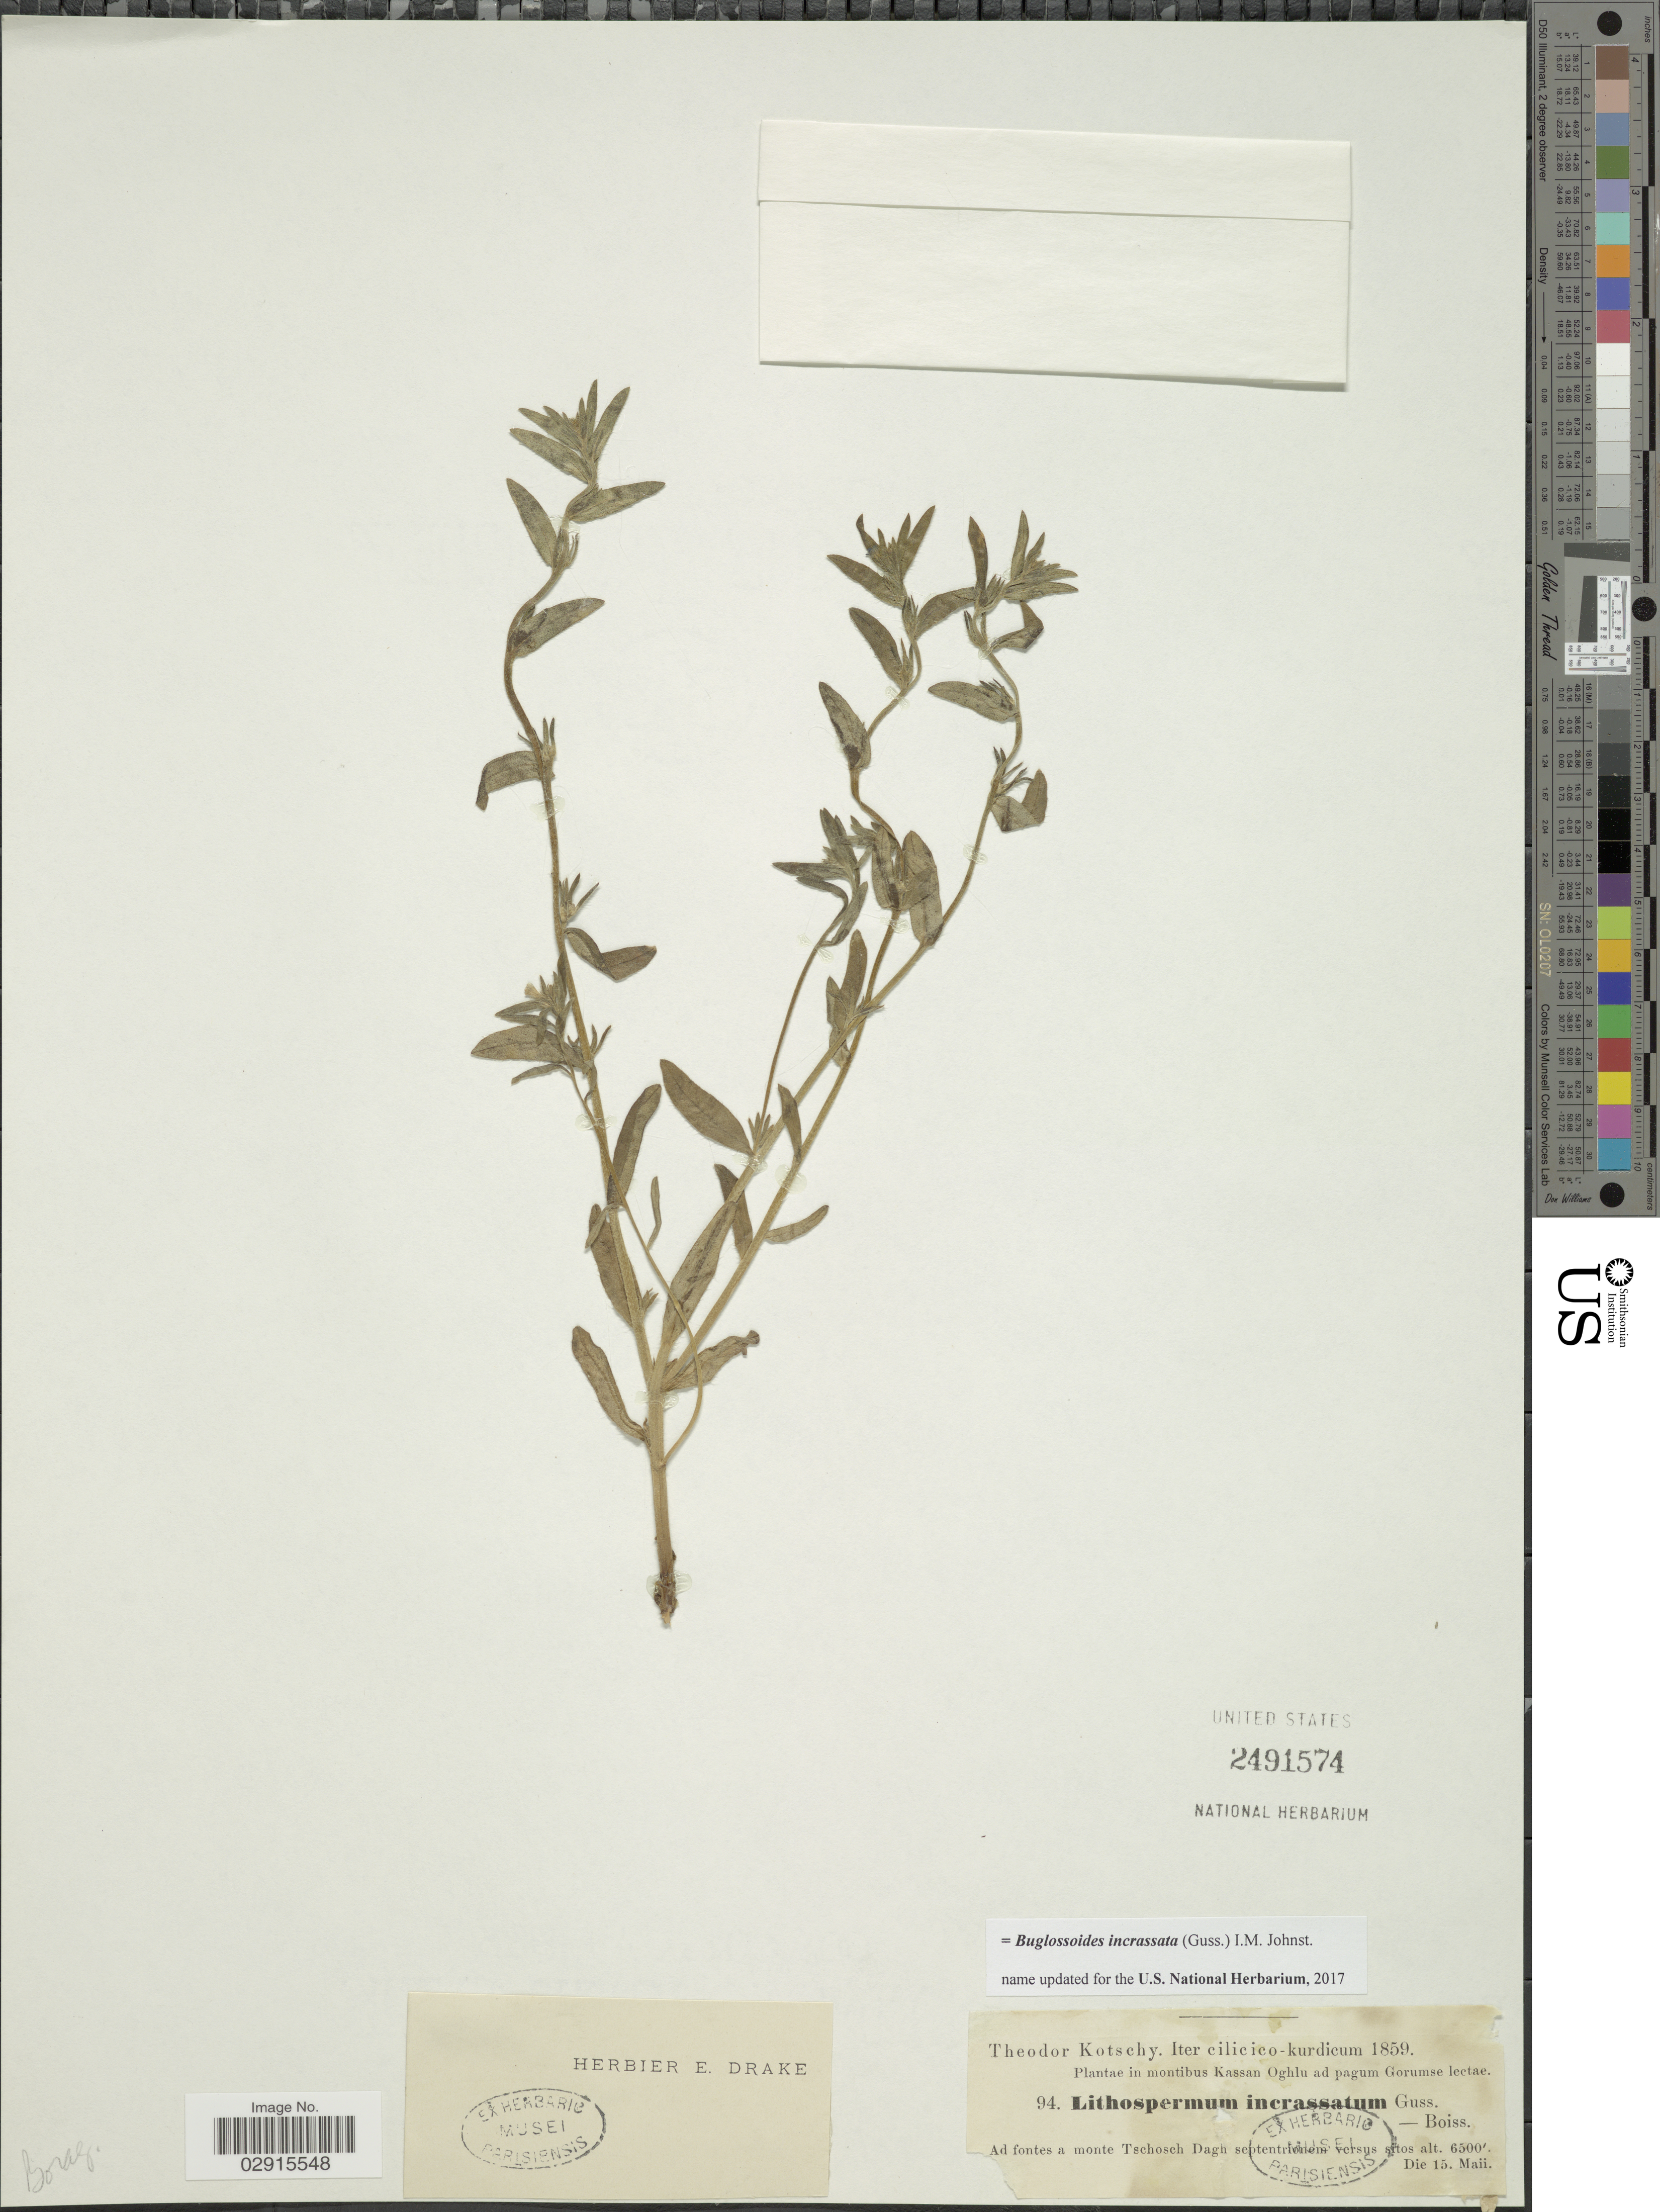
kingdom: Plantae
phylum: Tracheophyta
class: Magnoliopsida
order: Boraginales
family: Boraginaceae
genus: Buglossoides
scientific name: Buglossoides incrassata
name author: (Gussone) I.M. Johnst.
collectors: K. G. Kotschy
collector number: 94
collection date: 1859-05-15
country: Turkey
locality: Cilicico-kurdicum, in montibus Kassan Oghlu ad pagum Gorumse, Ad fontes a monte Tschosch Dagh septentrionem [interpreted] versus sitos.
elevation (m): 1981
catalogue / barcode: US 2491574